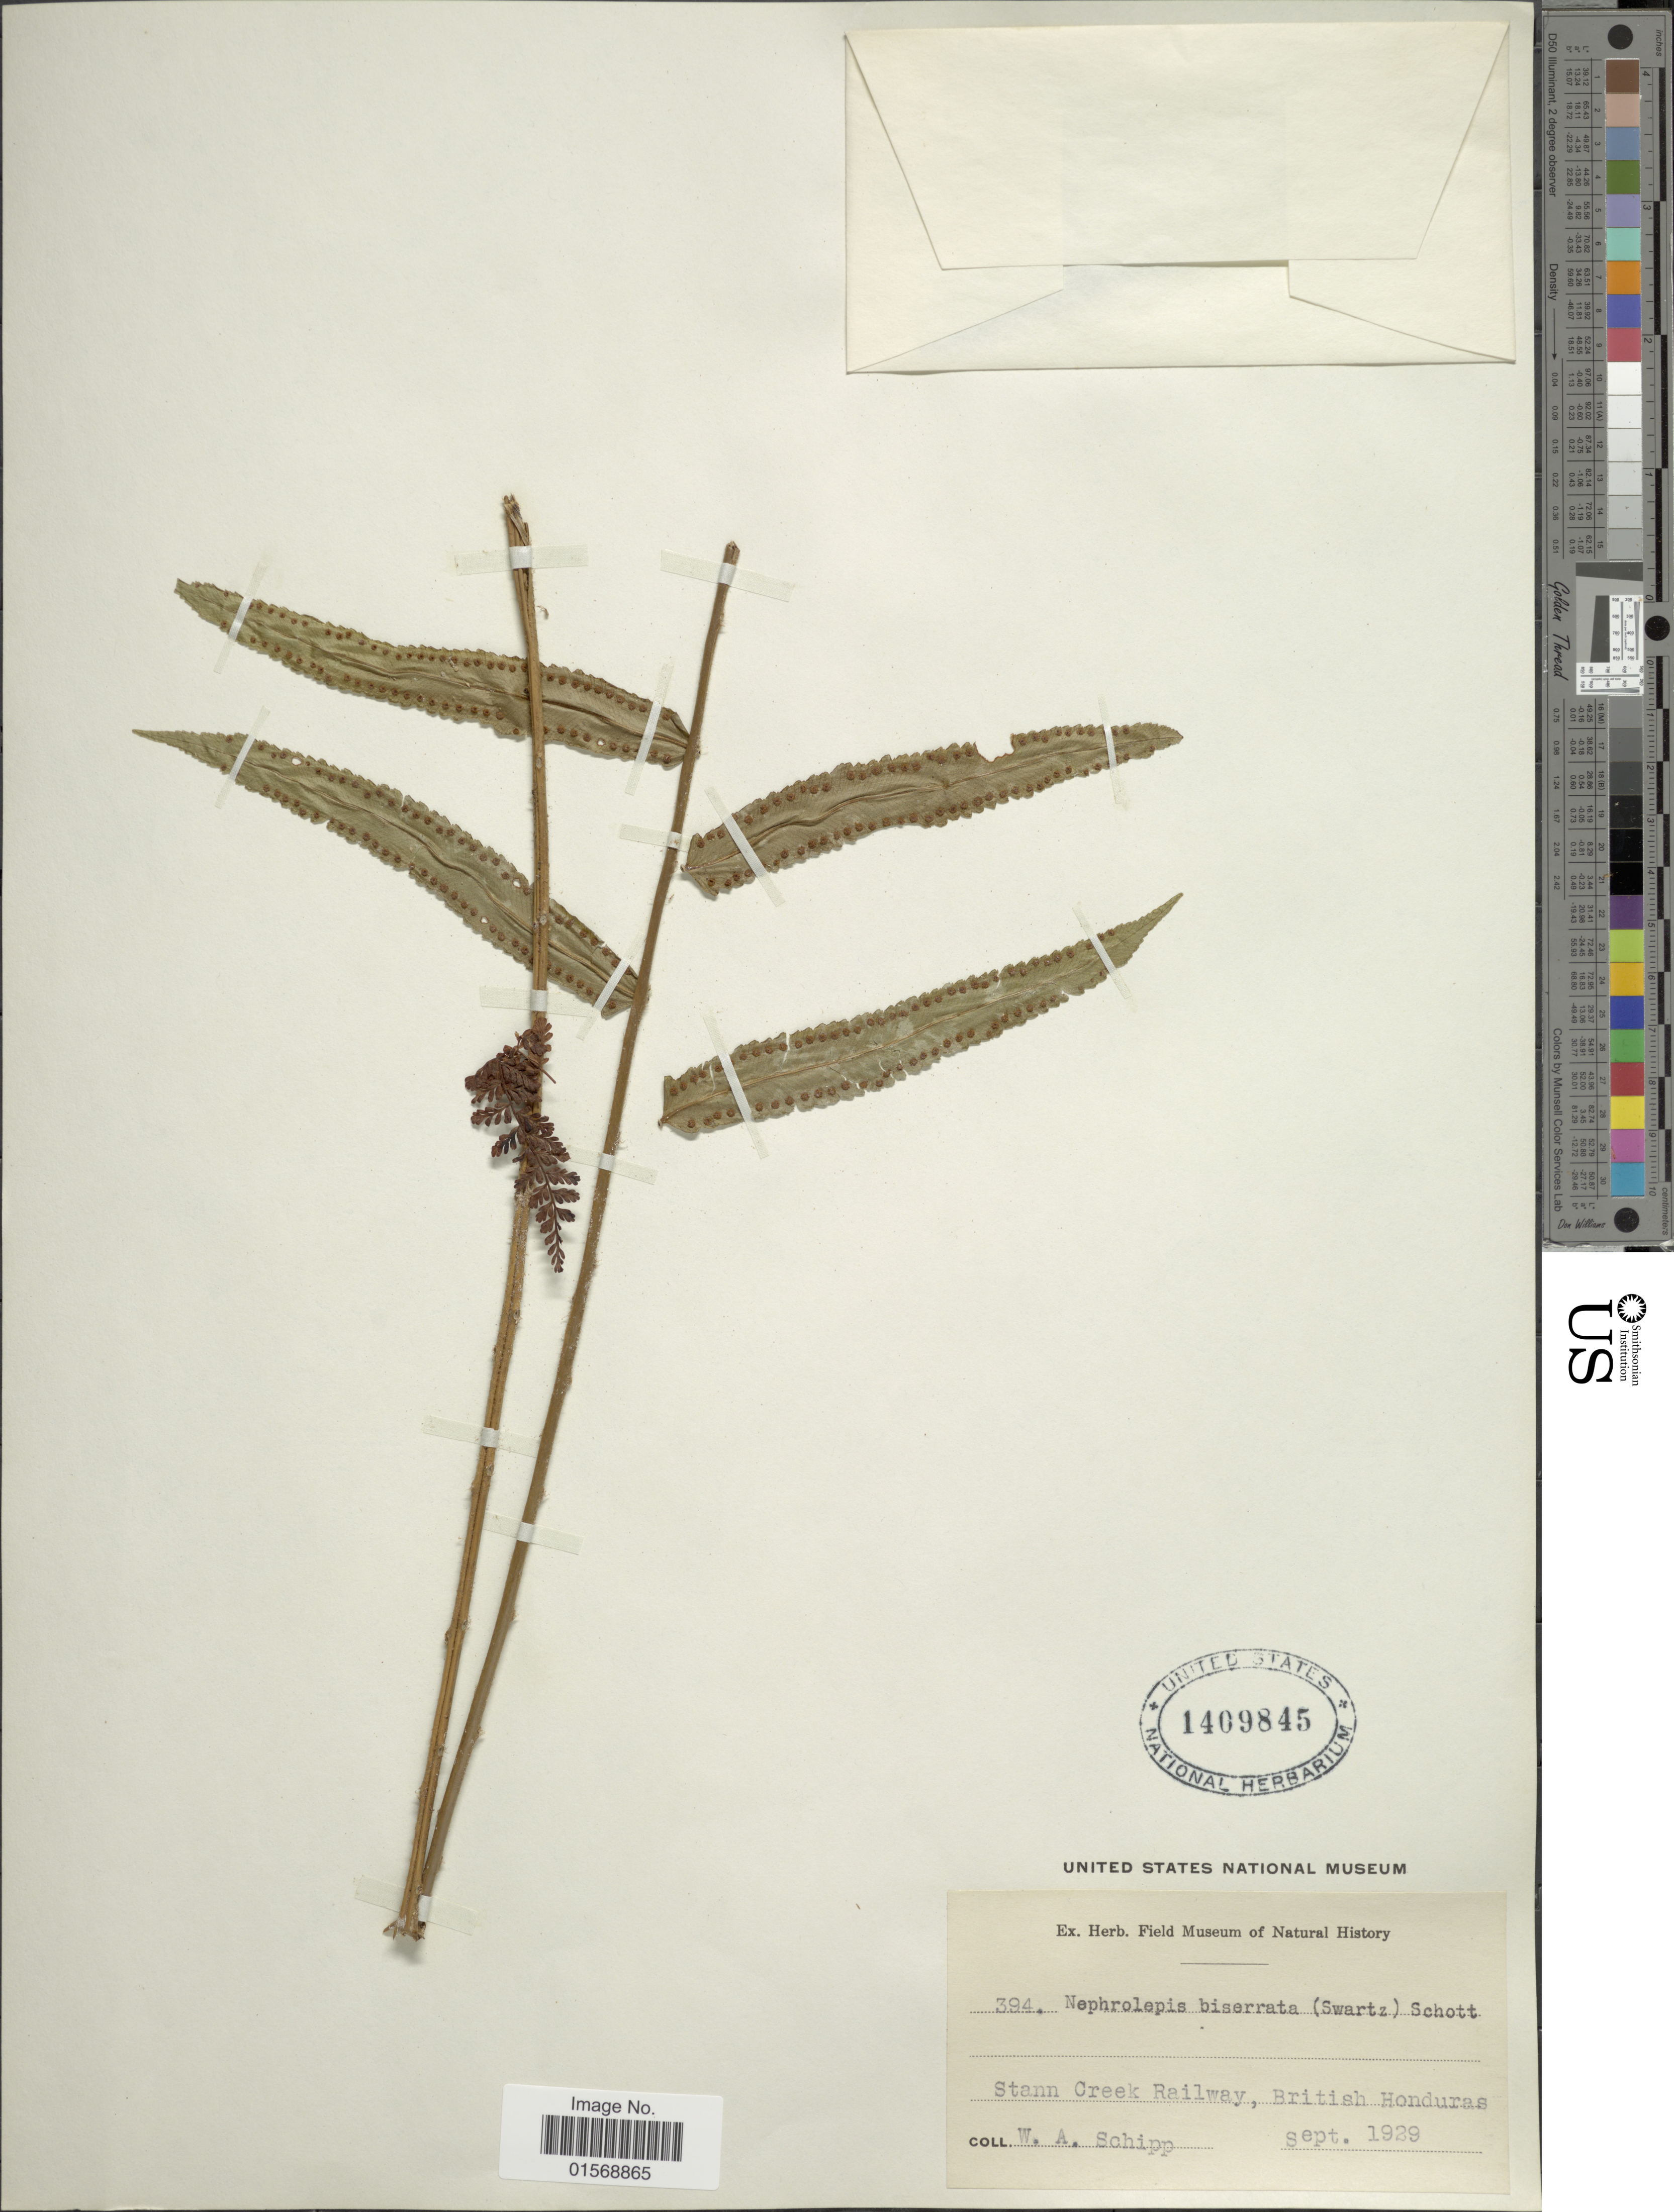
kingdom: Plantae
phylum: Tracheophyta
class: Polypodiopsida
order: Polypodiales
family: Nephrolepidaceae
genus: Nephrolepis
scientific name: Nephrolepis biserrata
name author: (Sw.) Schott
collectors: W. Schipp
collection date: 1929-09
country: Belize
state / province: Stann Creek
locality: Stann Creek Railway, British Honduras,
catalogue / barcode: US 1409845